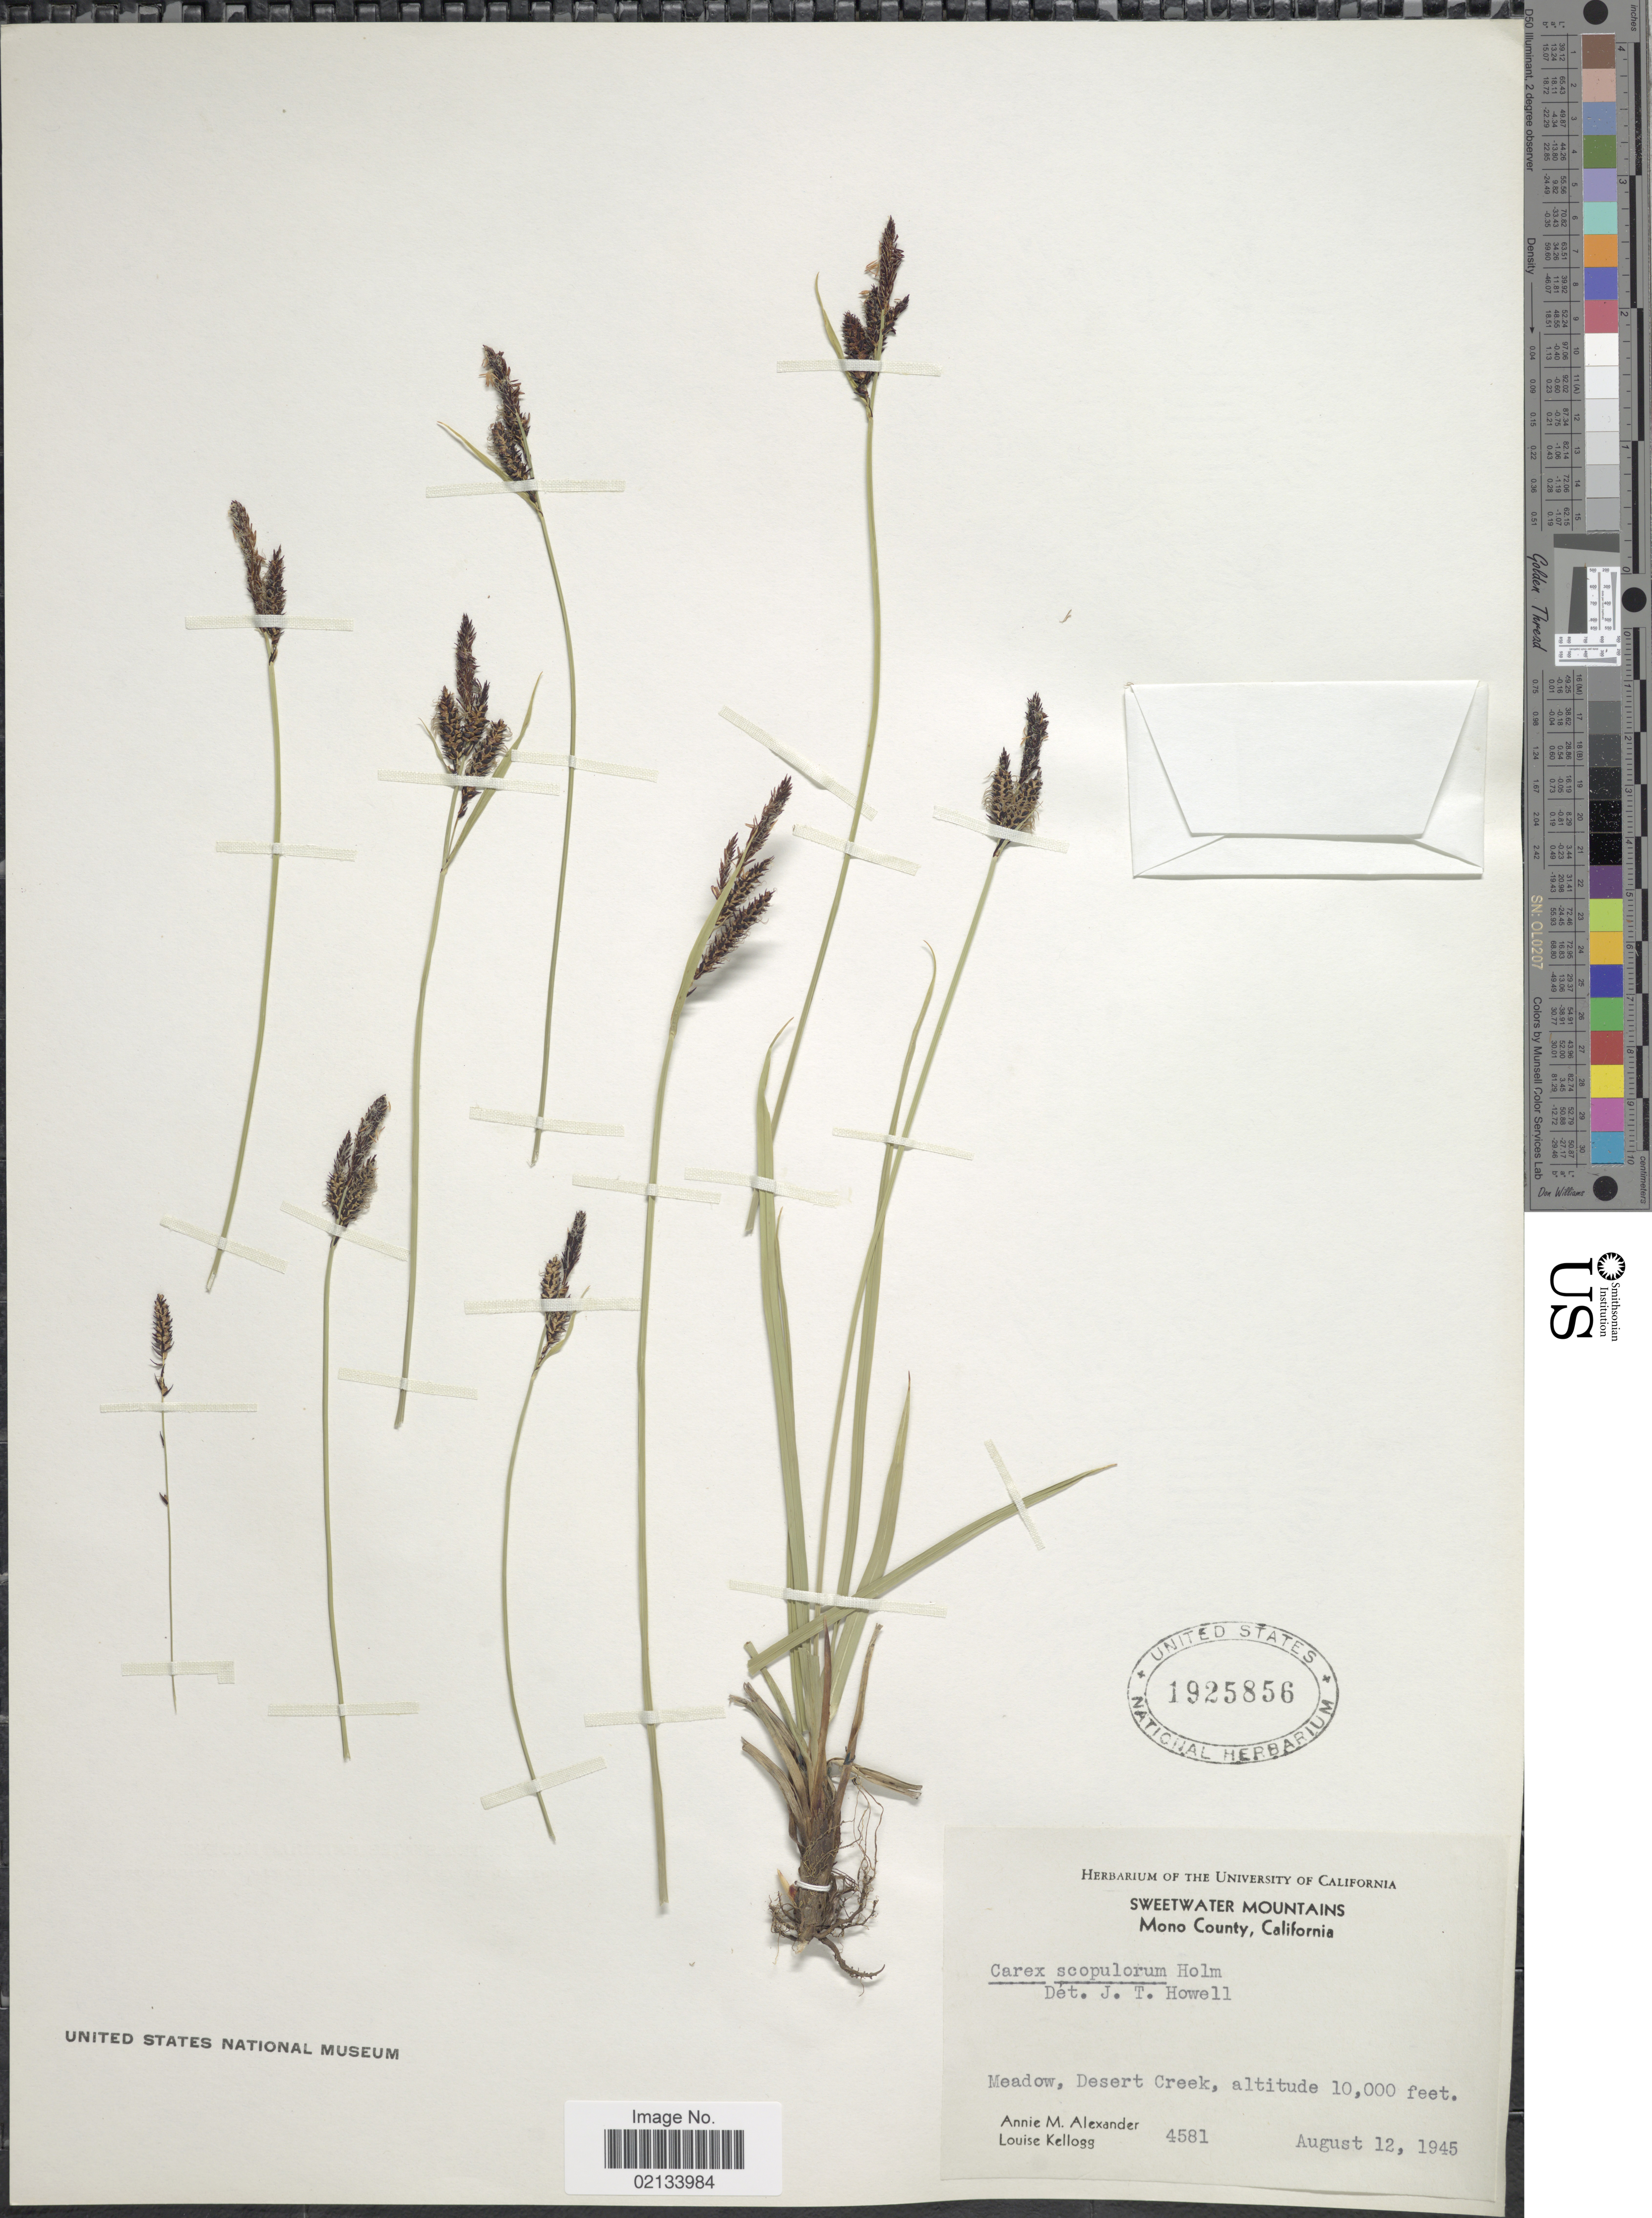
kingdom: Plantae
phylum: Tracheophyta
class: Liliopsida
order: Poales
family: Cyperaceae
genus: Carex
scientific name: Carex scopulorum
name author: Holm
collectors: A. M. Alexander & L. Kellogg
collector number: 4581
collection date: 1945-08-12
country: United States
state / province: California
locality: Sweetwater Mountains, Meadow, Desert Creek.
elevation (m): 3048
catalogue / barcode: US 1925856